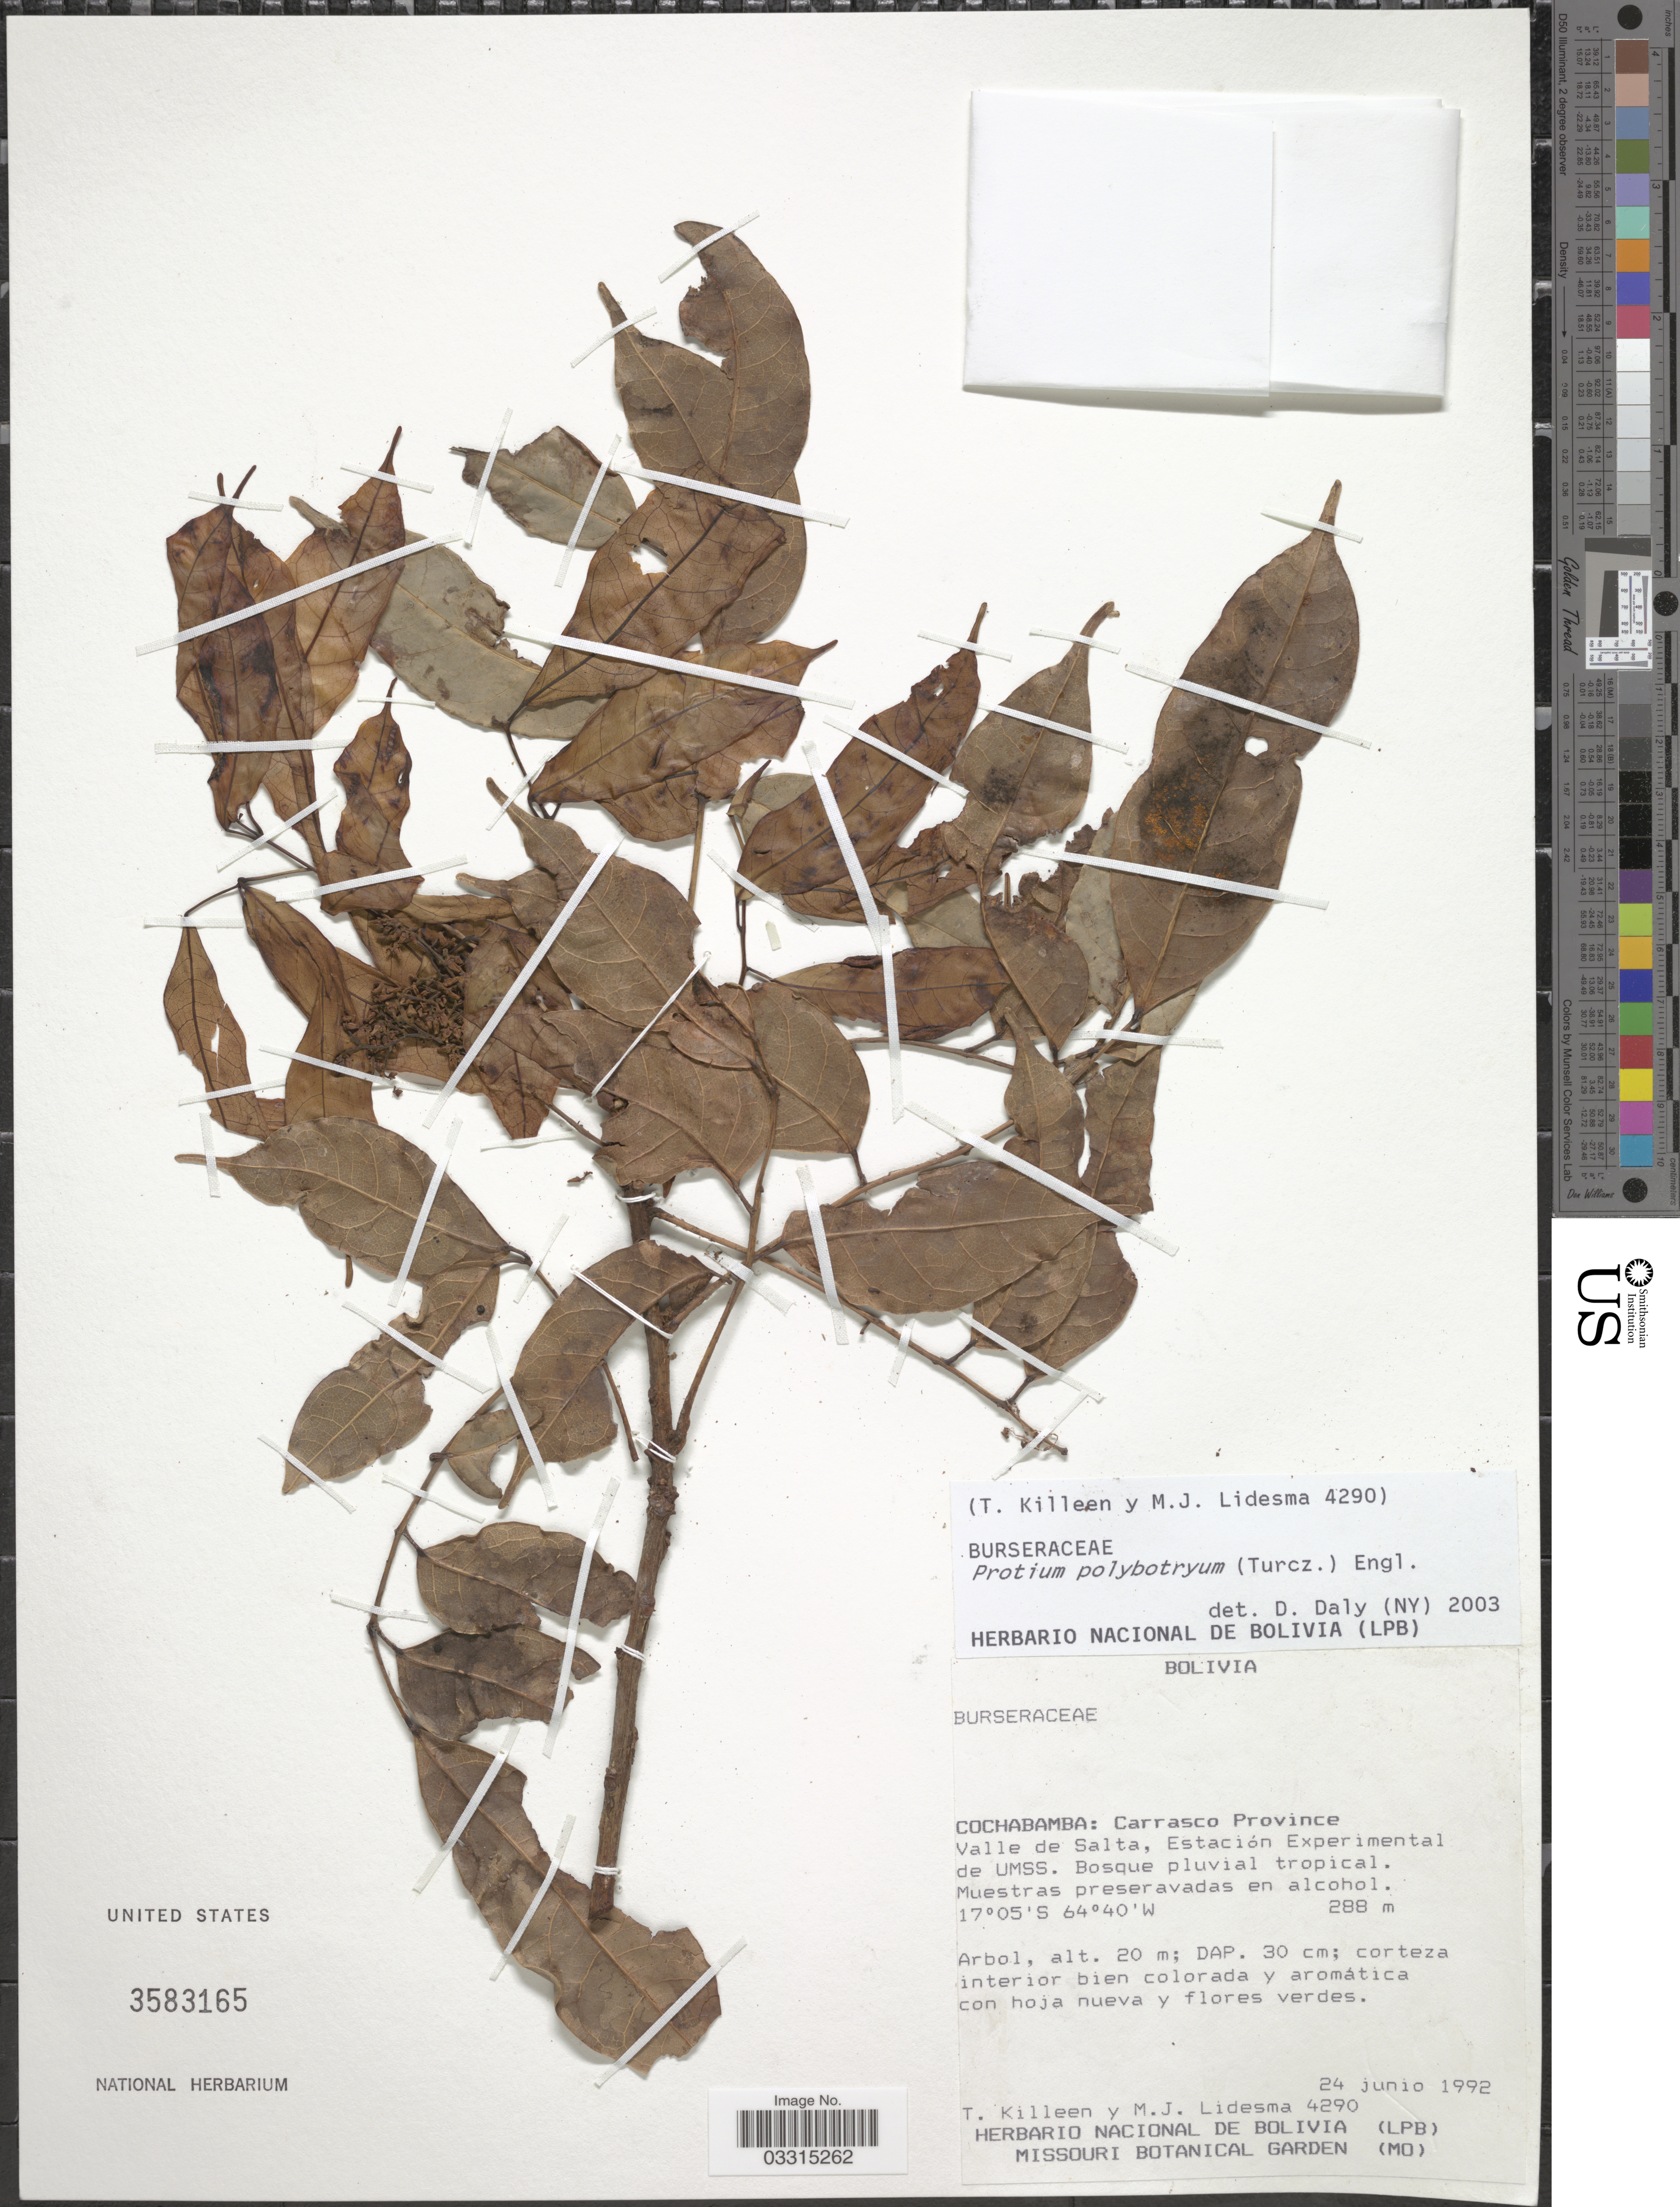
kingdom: Plantae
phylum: Tracheophyta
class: Magnoliopsida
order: Sapindales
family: Burseraceae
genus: Protium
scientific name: Protium polybotryum subsp. polybotryum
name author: (Turcz.) Engl.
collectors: T. J. Killeen & M. Lidesma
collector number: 4290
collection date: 1992-06-24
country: Bolivia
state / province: Cochabamba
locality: Carrasco Province. Valle de Salta, Estación Experimental de UMSS. Bosque pluvial tropical.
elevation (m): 288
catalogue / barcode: US 3583165